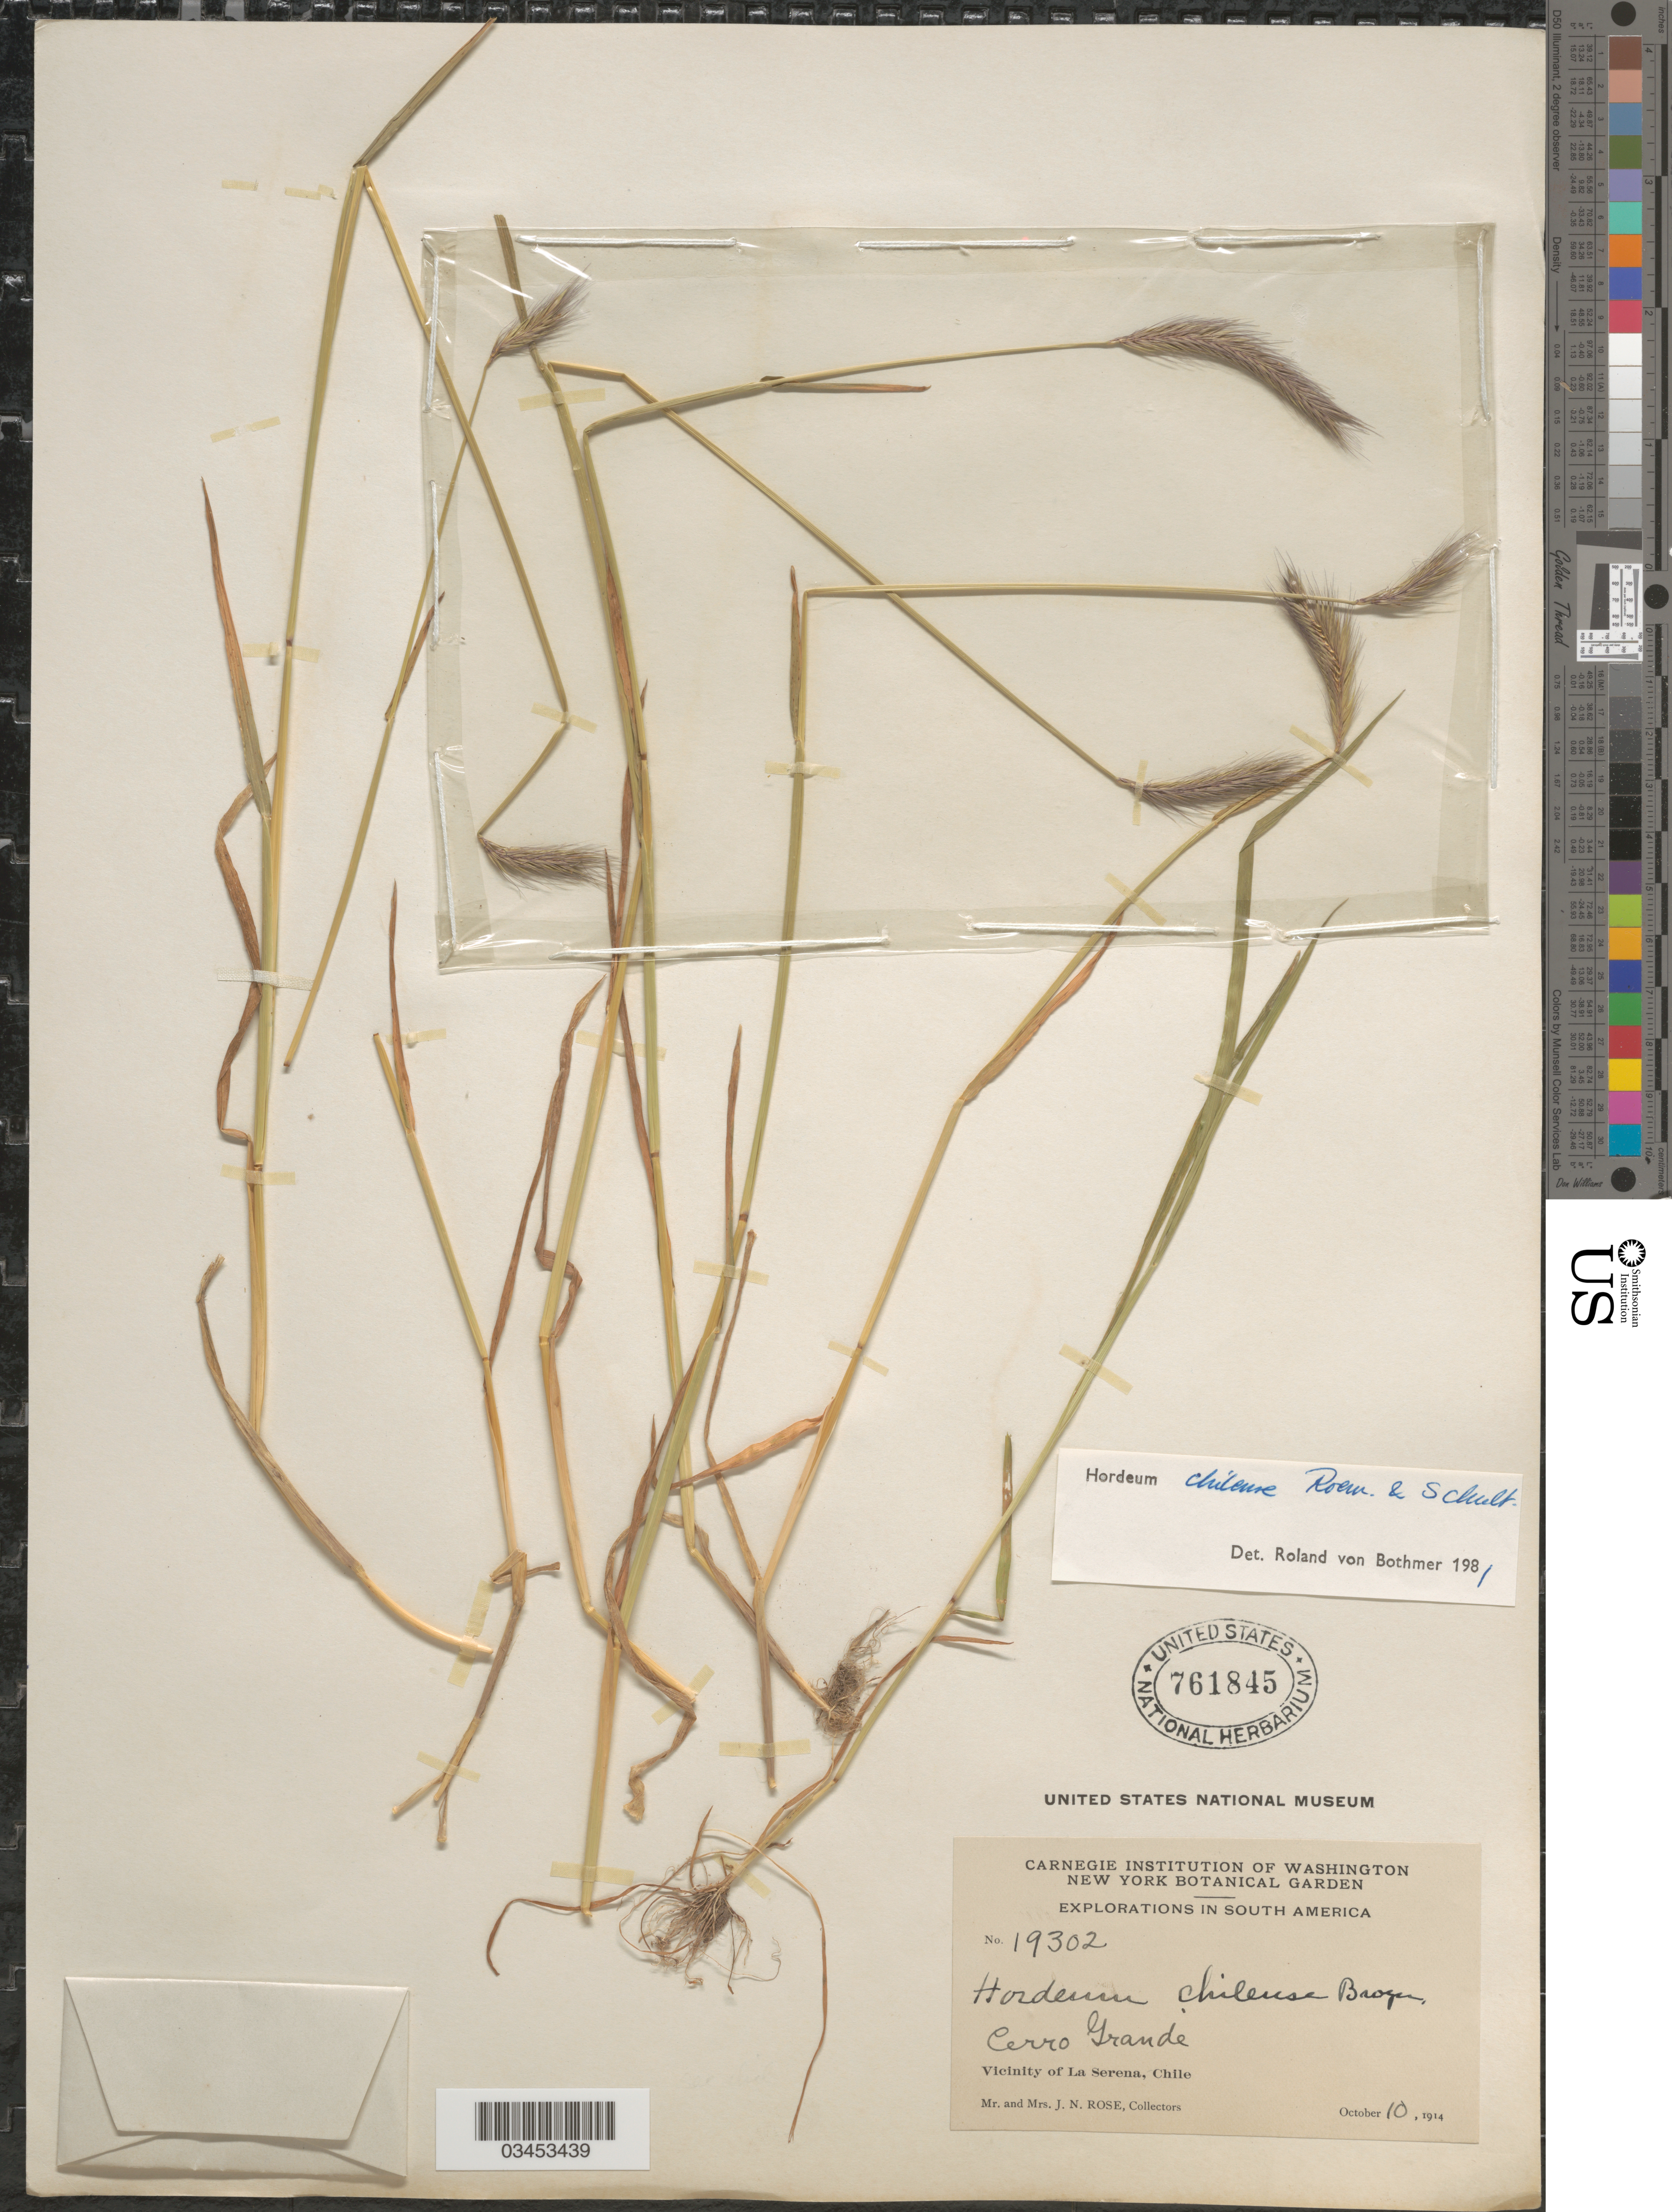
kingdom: Plantae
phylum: Tracheophyta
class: Liliopsida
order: Poales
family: Poaceae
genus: Hordeum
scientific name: Hordeum comosum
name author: J. Presl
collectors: J. N. Rose & L. B. Rose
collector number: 19302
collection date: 1914-10-10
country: Chile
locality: Explorations in South America. Cerro Grande. Vicinity of La Serena.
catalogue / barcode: US 761845